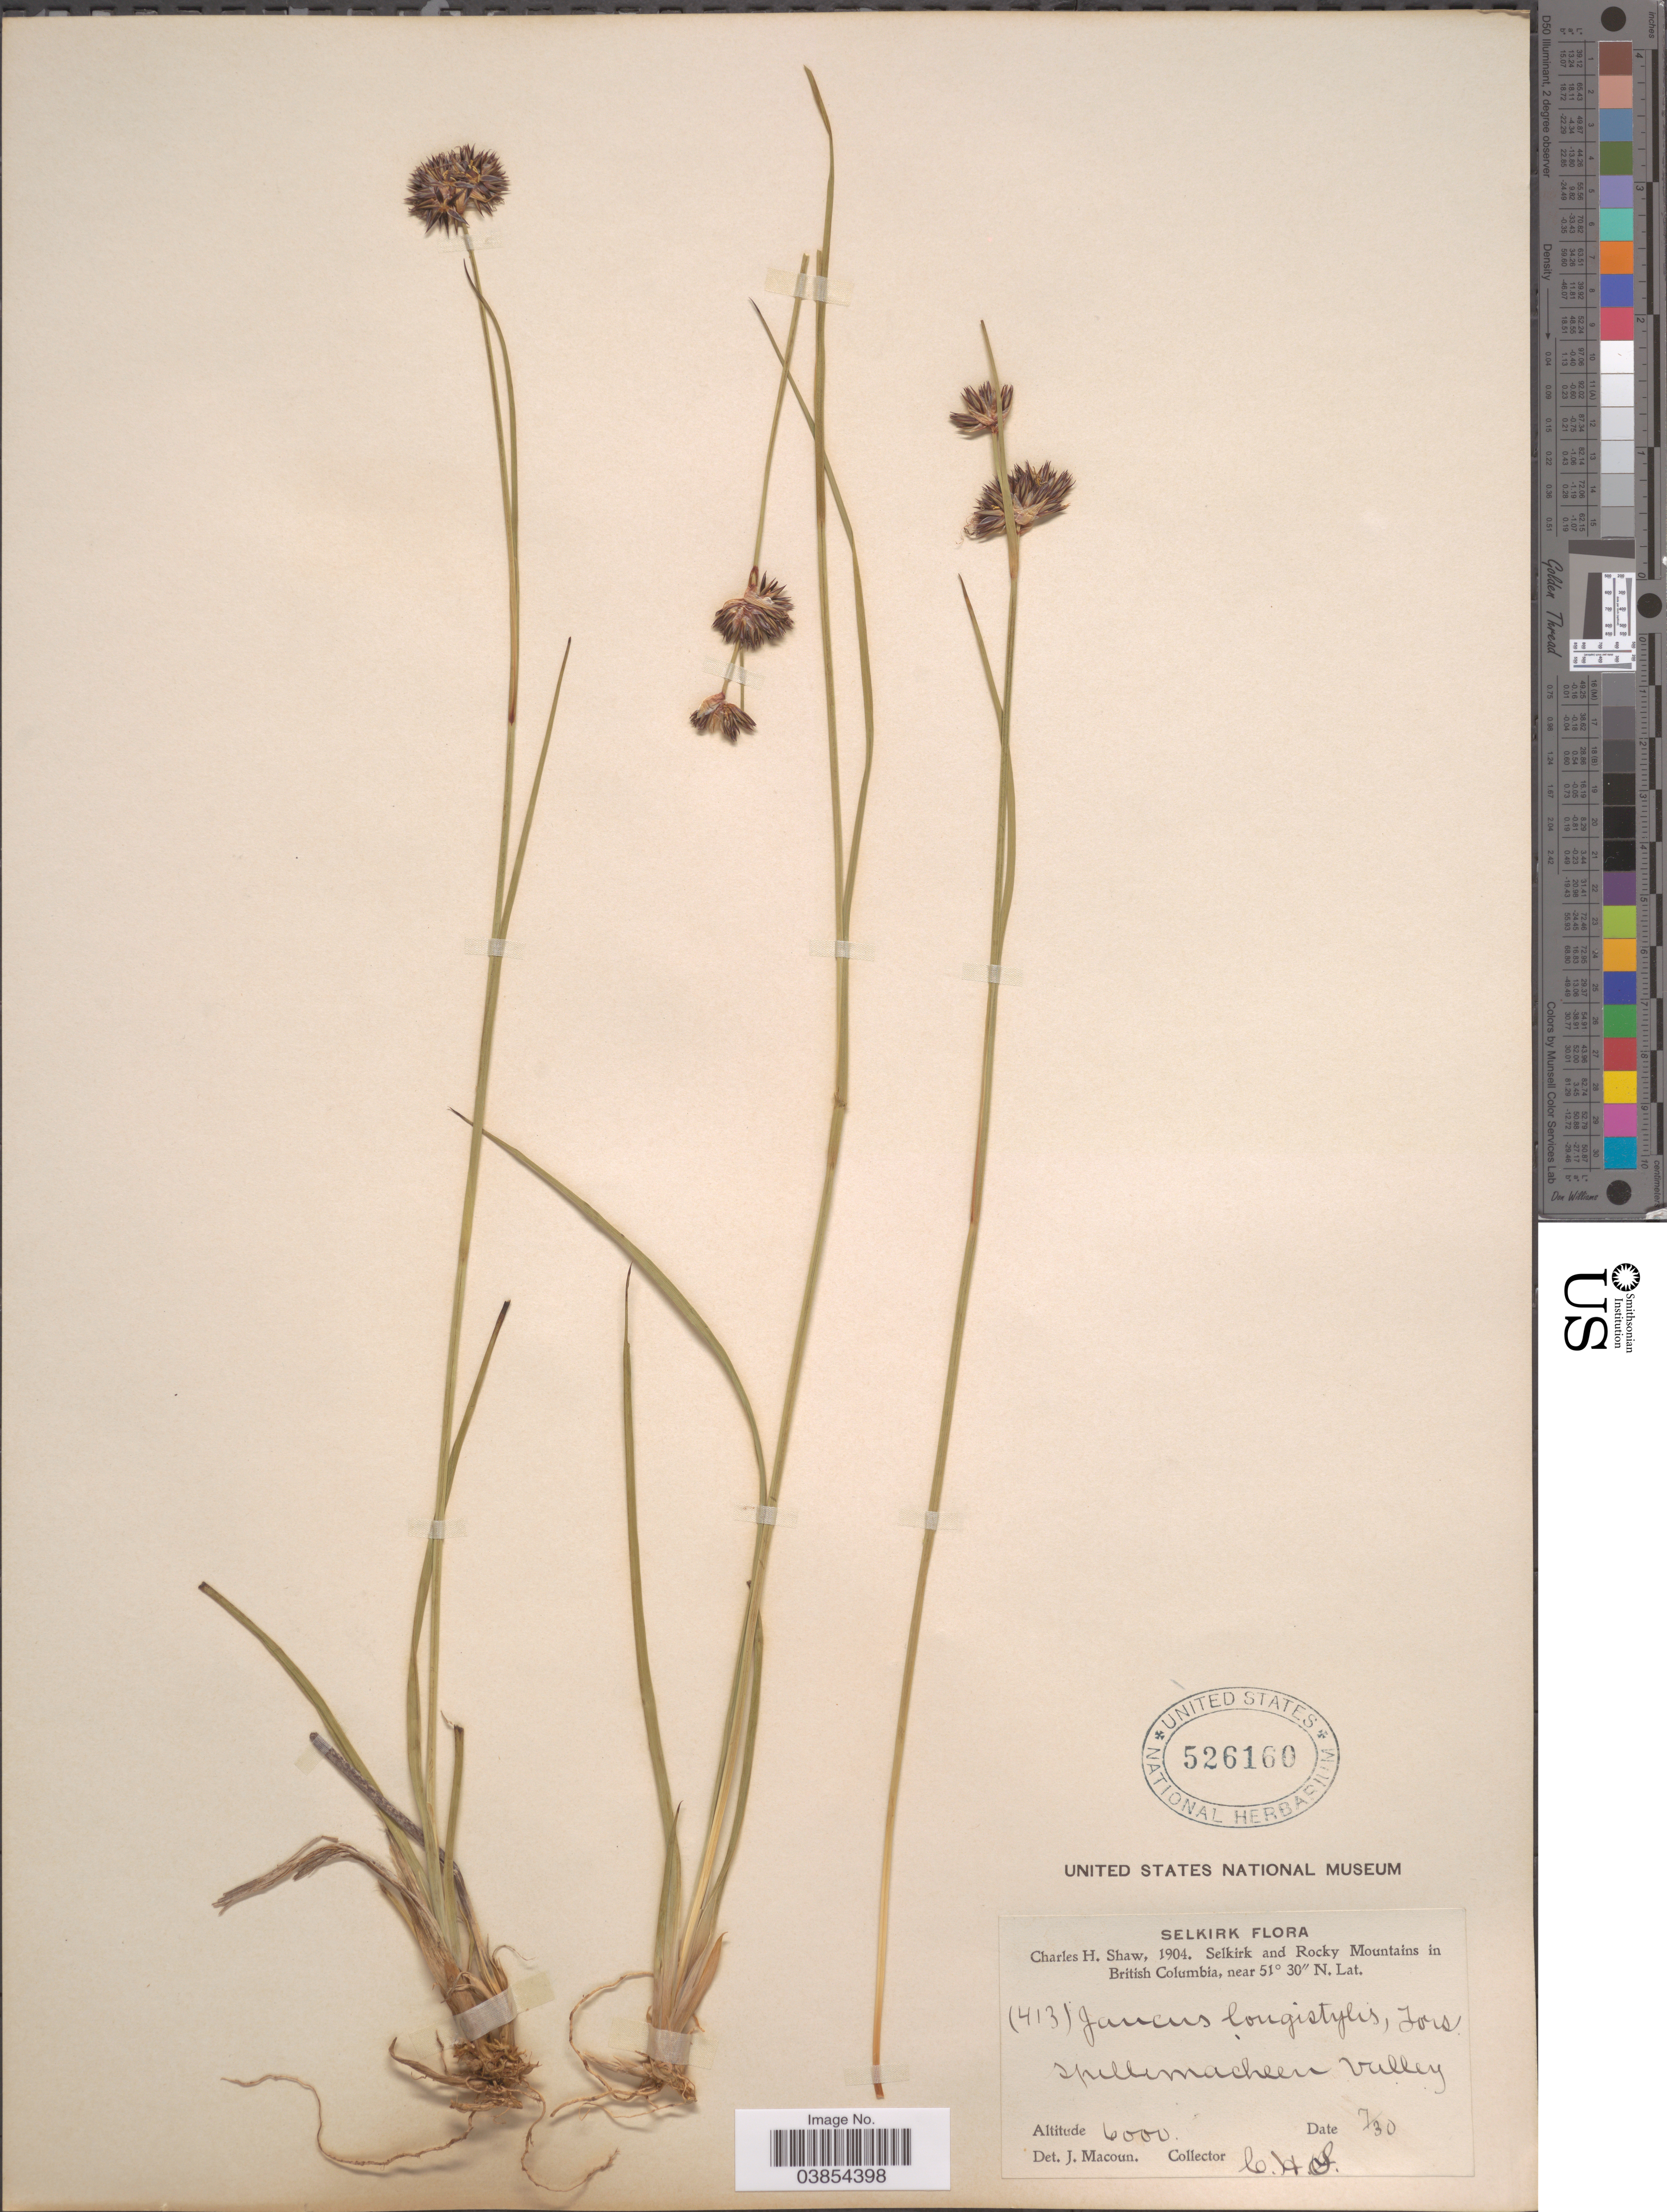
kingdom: Plantae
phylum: Tracheophyta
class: Liliopsida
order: Poales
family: Juncaceae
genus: Juncus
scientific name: Juncus longistylis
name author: Torr.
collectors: C. H. Shaw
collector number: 413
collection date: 1904-07-30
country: Canada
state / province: British Columbia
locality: Selkirk and Rocky Mountains in British Columbia. Spillimacheen Valley.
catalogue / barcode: US 526160